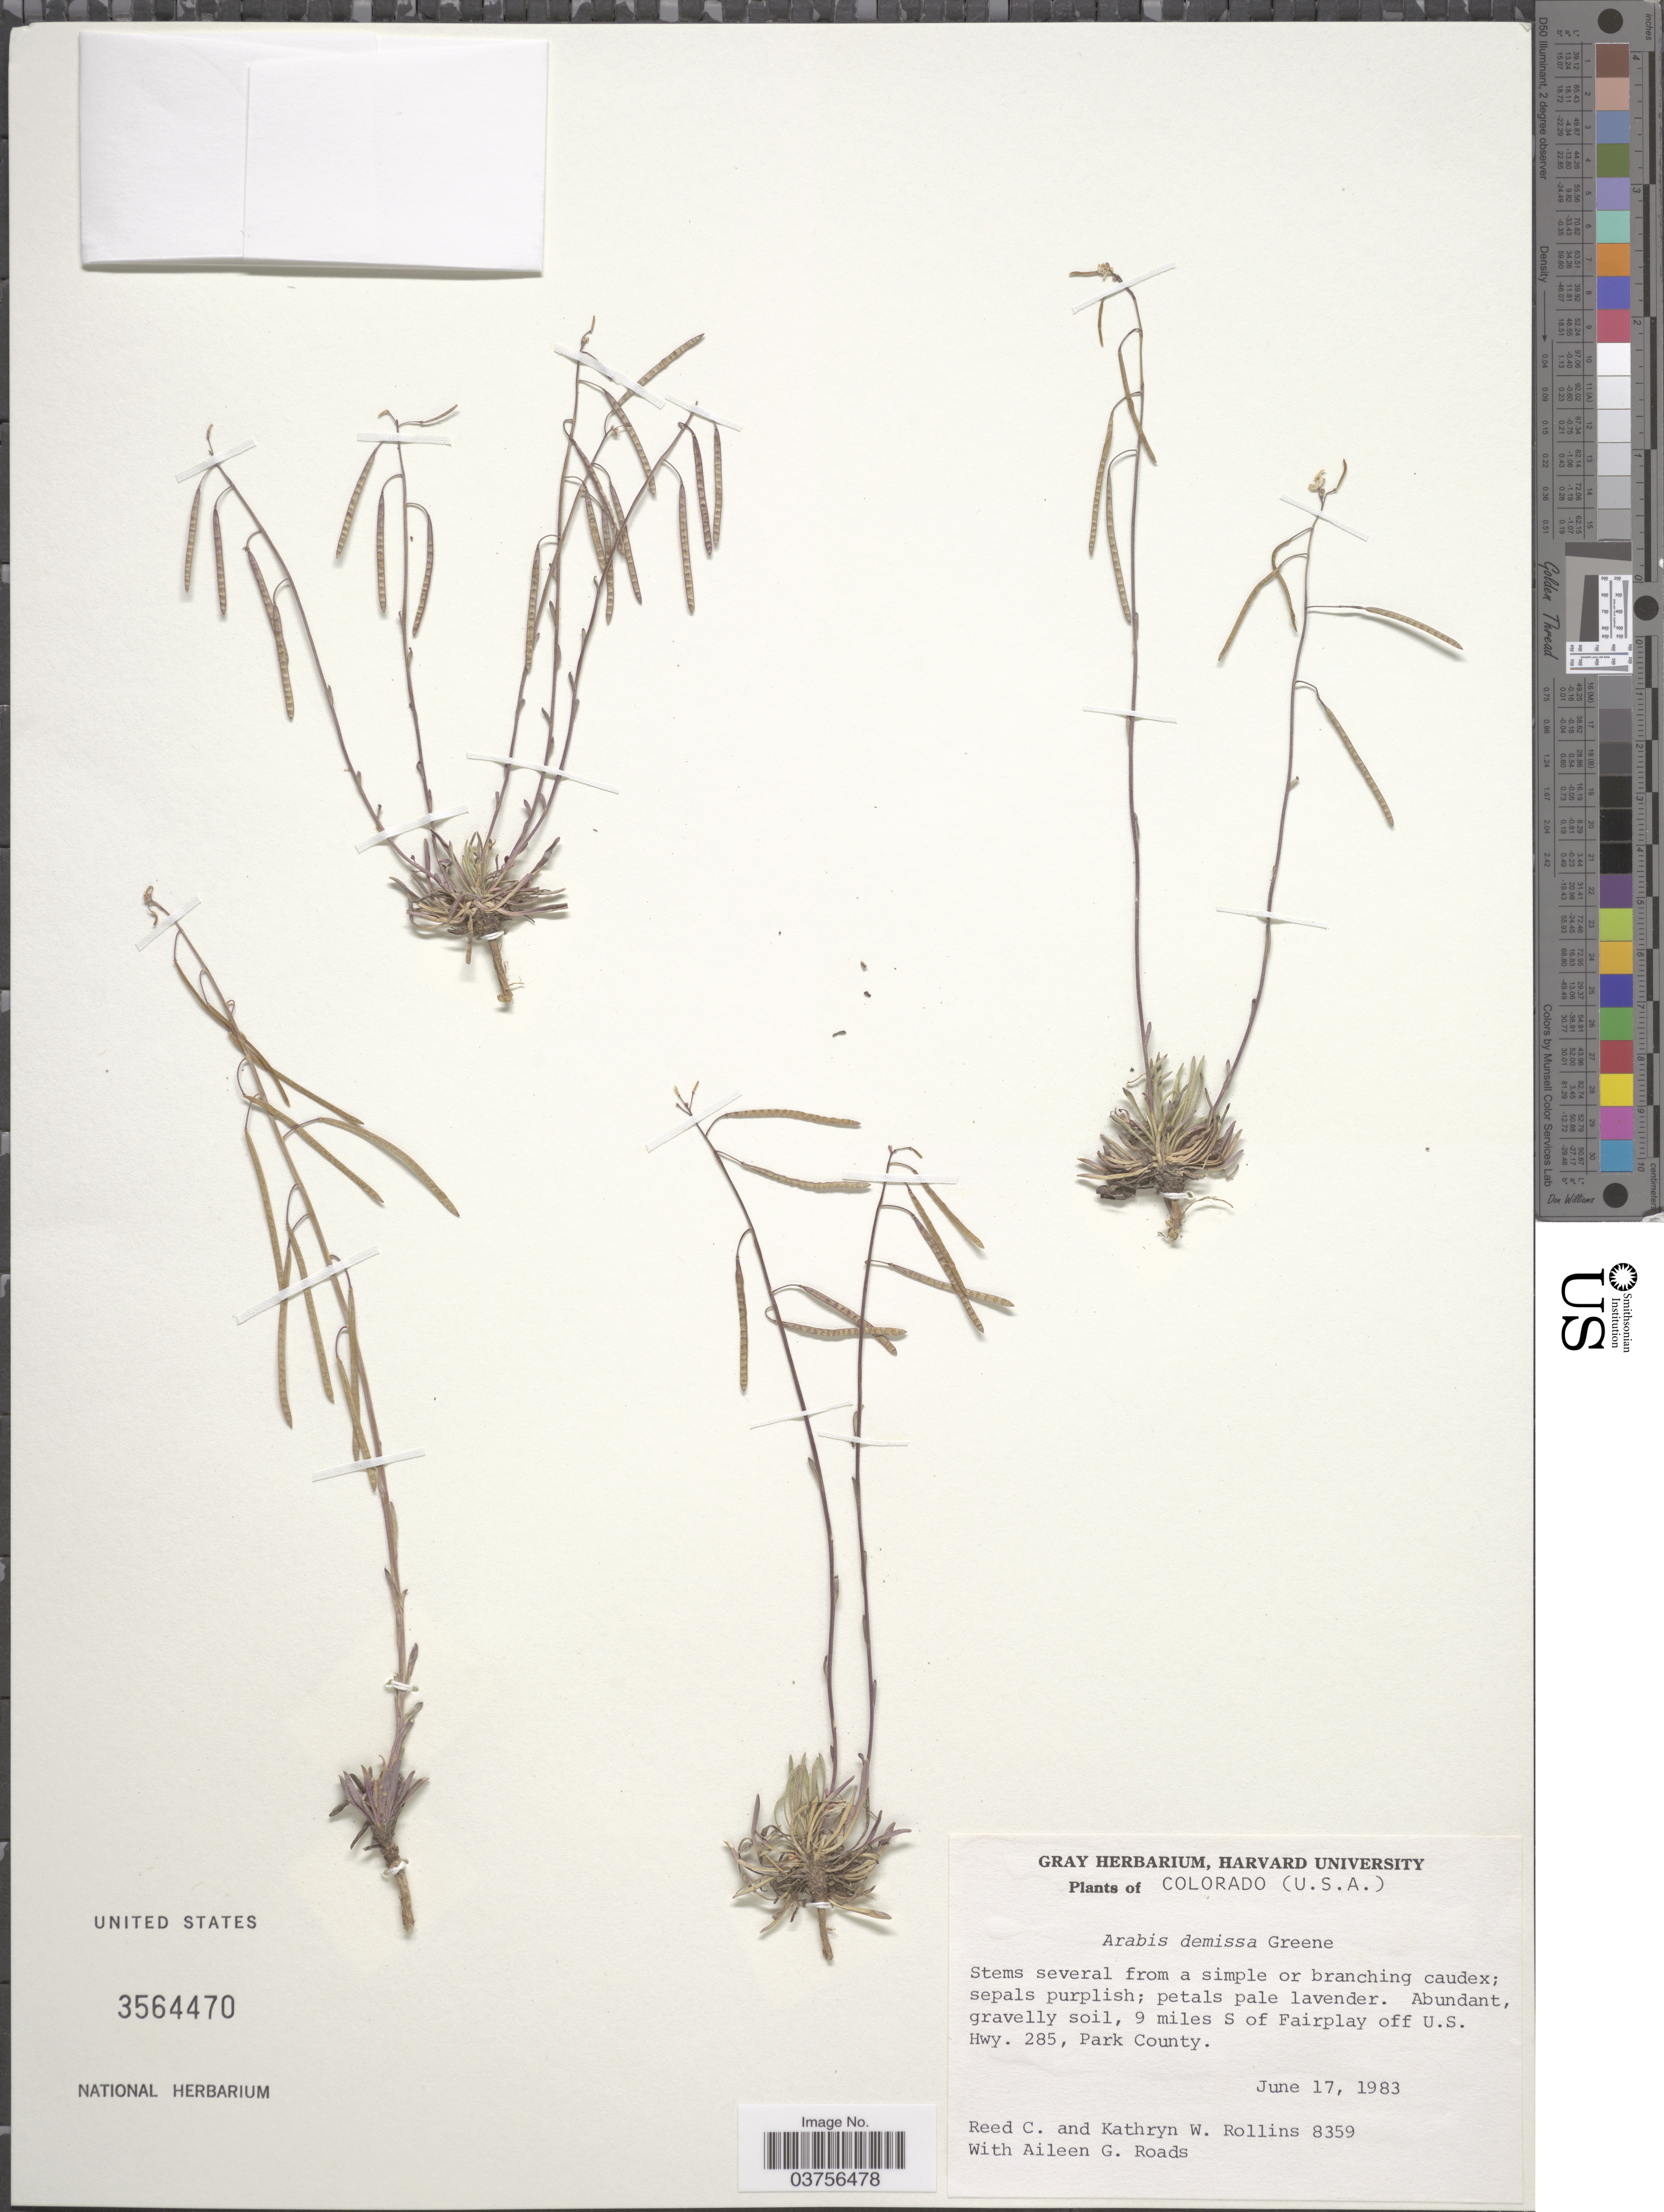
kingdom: Plantae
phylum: Tracheophyta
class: Magnoliopsida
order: Brassicales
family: Brassicaceae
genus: Arabis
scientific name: Arabis demissa var. demissa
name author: Greene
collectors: R. C. Rollins, K. W. Rollins & A. Roads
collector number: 8359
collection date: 1983-06-17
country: United States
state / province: Colorado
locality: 9 miles S of Fairplay off U. S. Hwy. 285, Park County.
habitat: abundant gravelly soil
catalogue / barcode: US 3564470